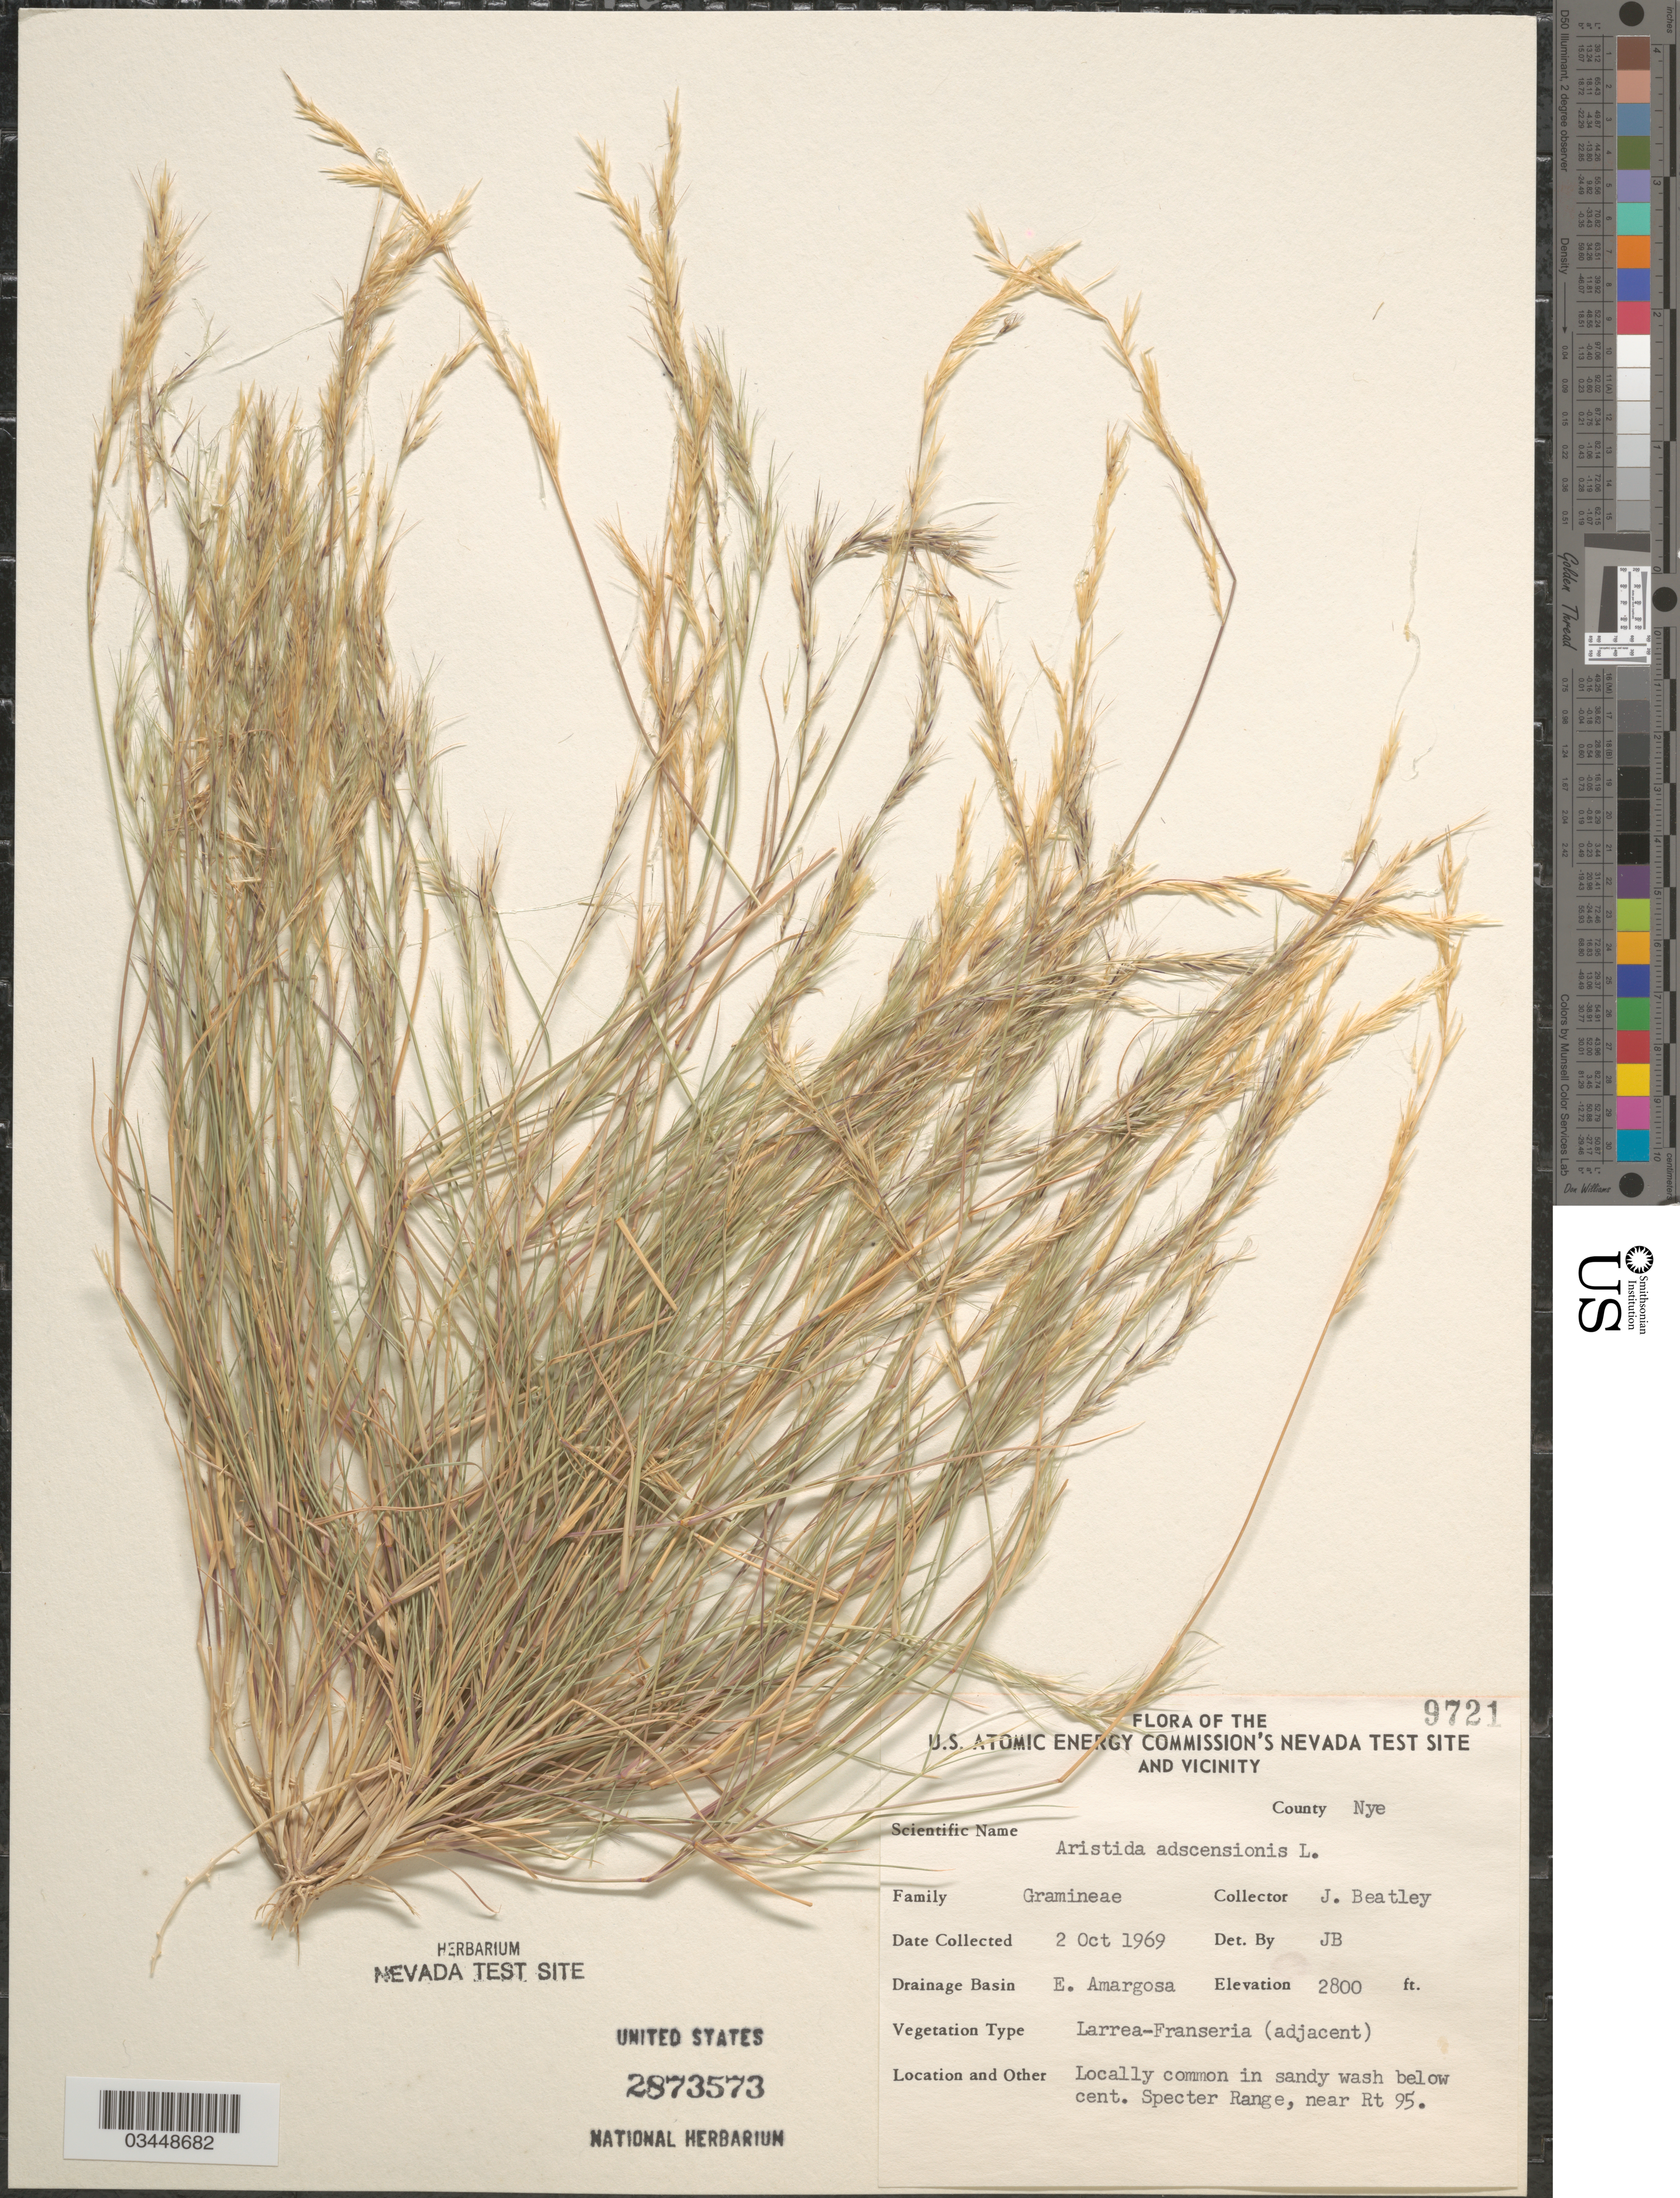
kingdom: Plantae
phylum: Tracheophyta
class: Liliopsida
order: Poales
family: Poaceae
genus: Aristida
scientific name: Aristida adscensionis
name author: L.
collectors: J. C. Beatley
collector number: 9721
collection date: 1969-10-02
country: United States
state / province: Nevada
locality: The U.S. Atomic Energy Commission's Nevada Test Site and Vicinity. County Nye. Drainage Basin E. Amargos. Specter Range, near Rt 95.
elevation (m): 853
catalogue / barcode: US 2873573